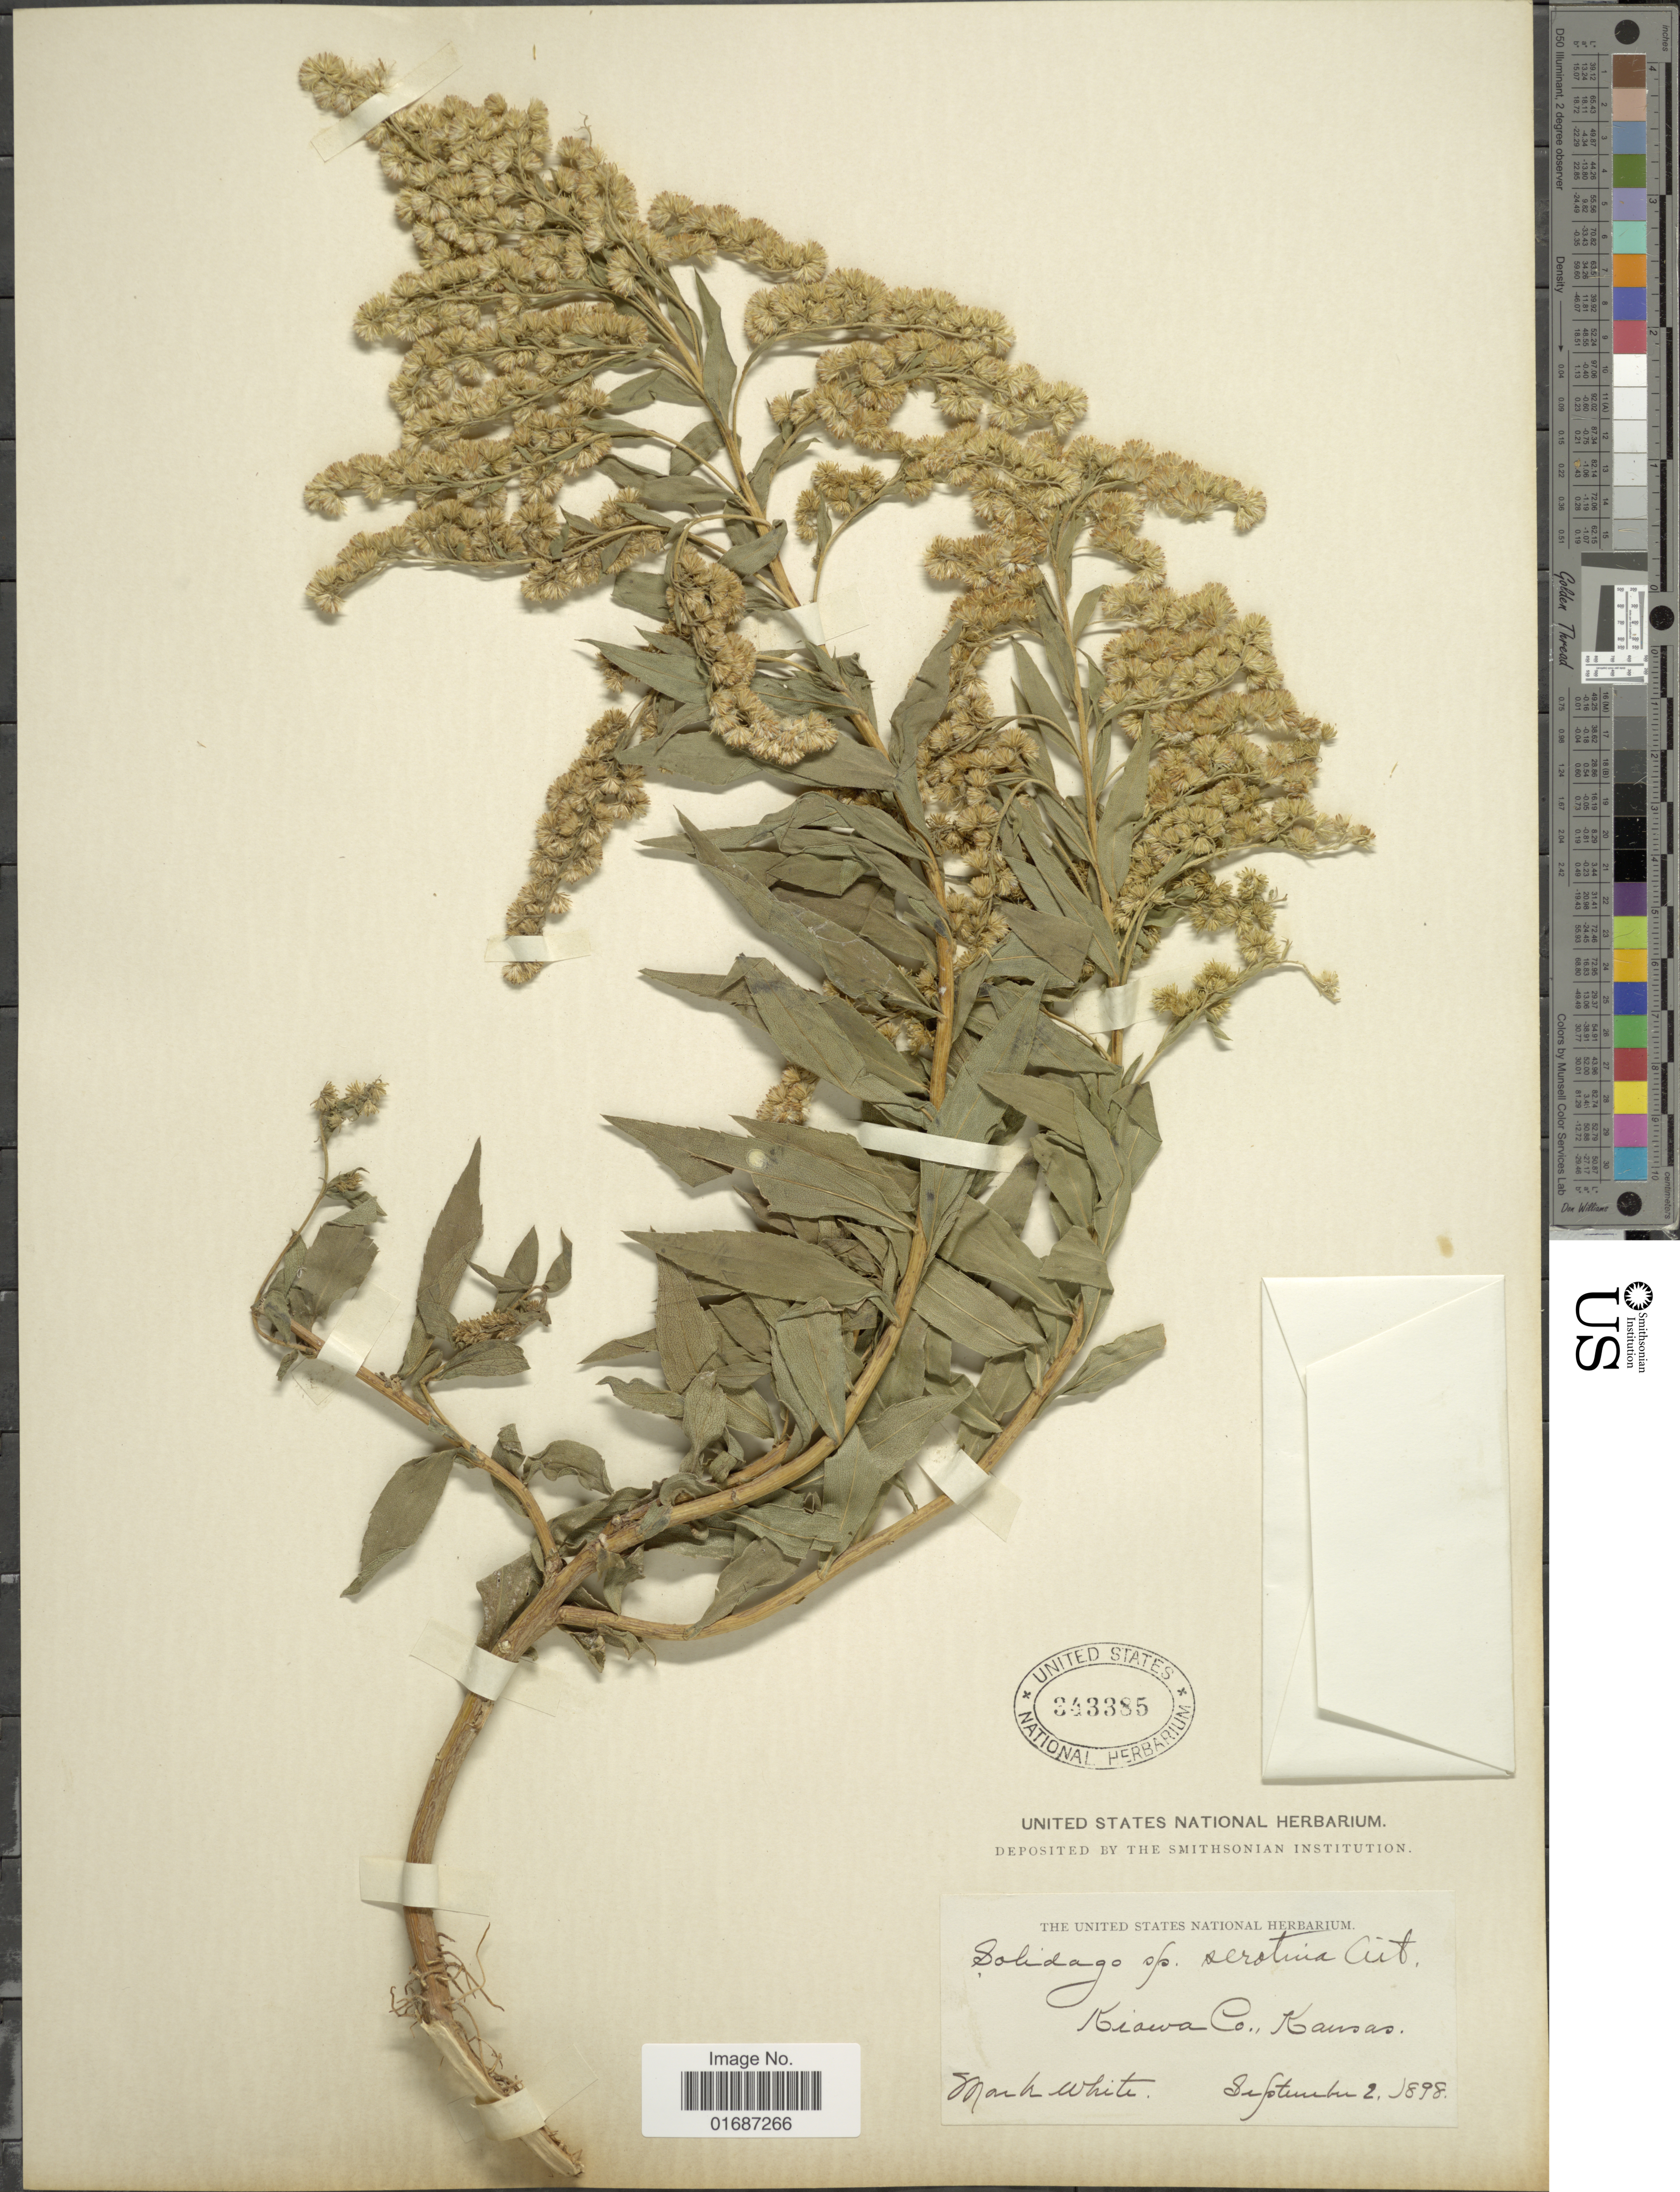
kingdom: Plantae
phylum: Tracheophyta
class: Magnoliopsida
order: Asterales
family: Asteraceae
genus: Solidago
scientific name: Solidago gigantea var. leiophylla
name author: Fernald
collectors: M. White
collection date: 1898-09-02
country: United States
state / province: Kansas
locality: Kiowa Co.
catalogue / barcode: US 343385